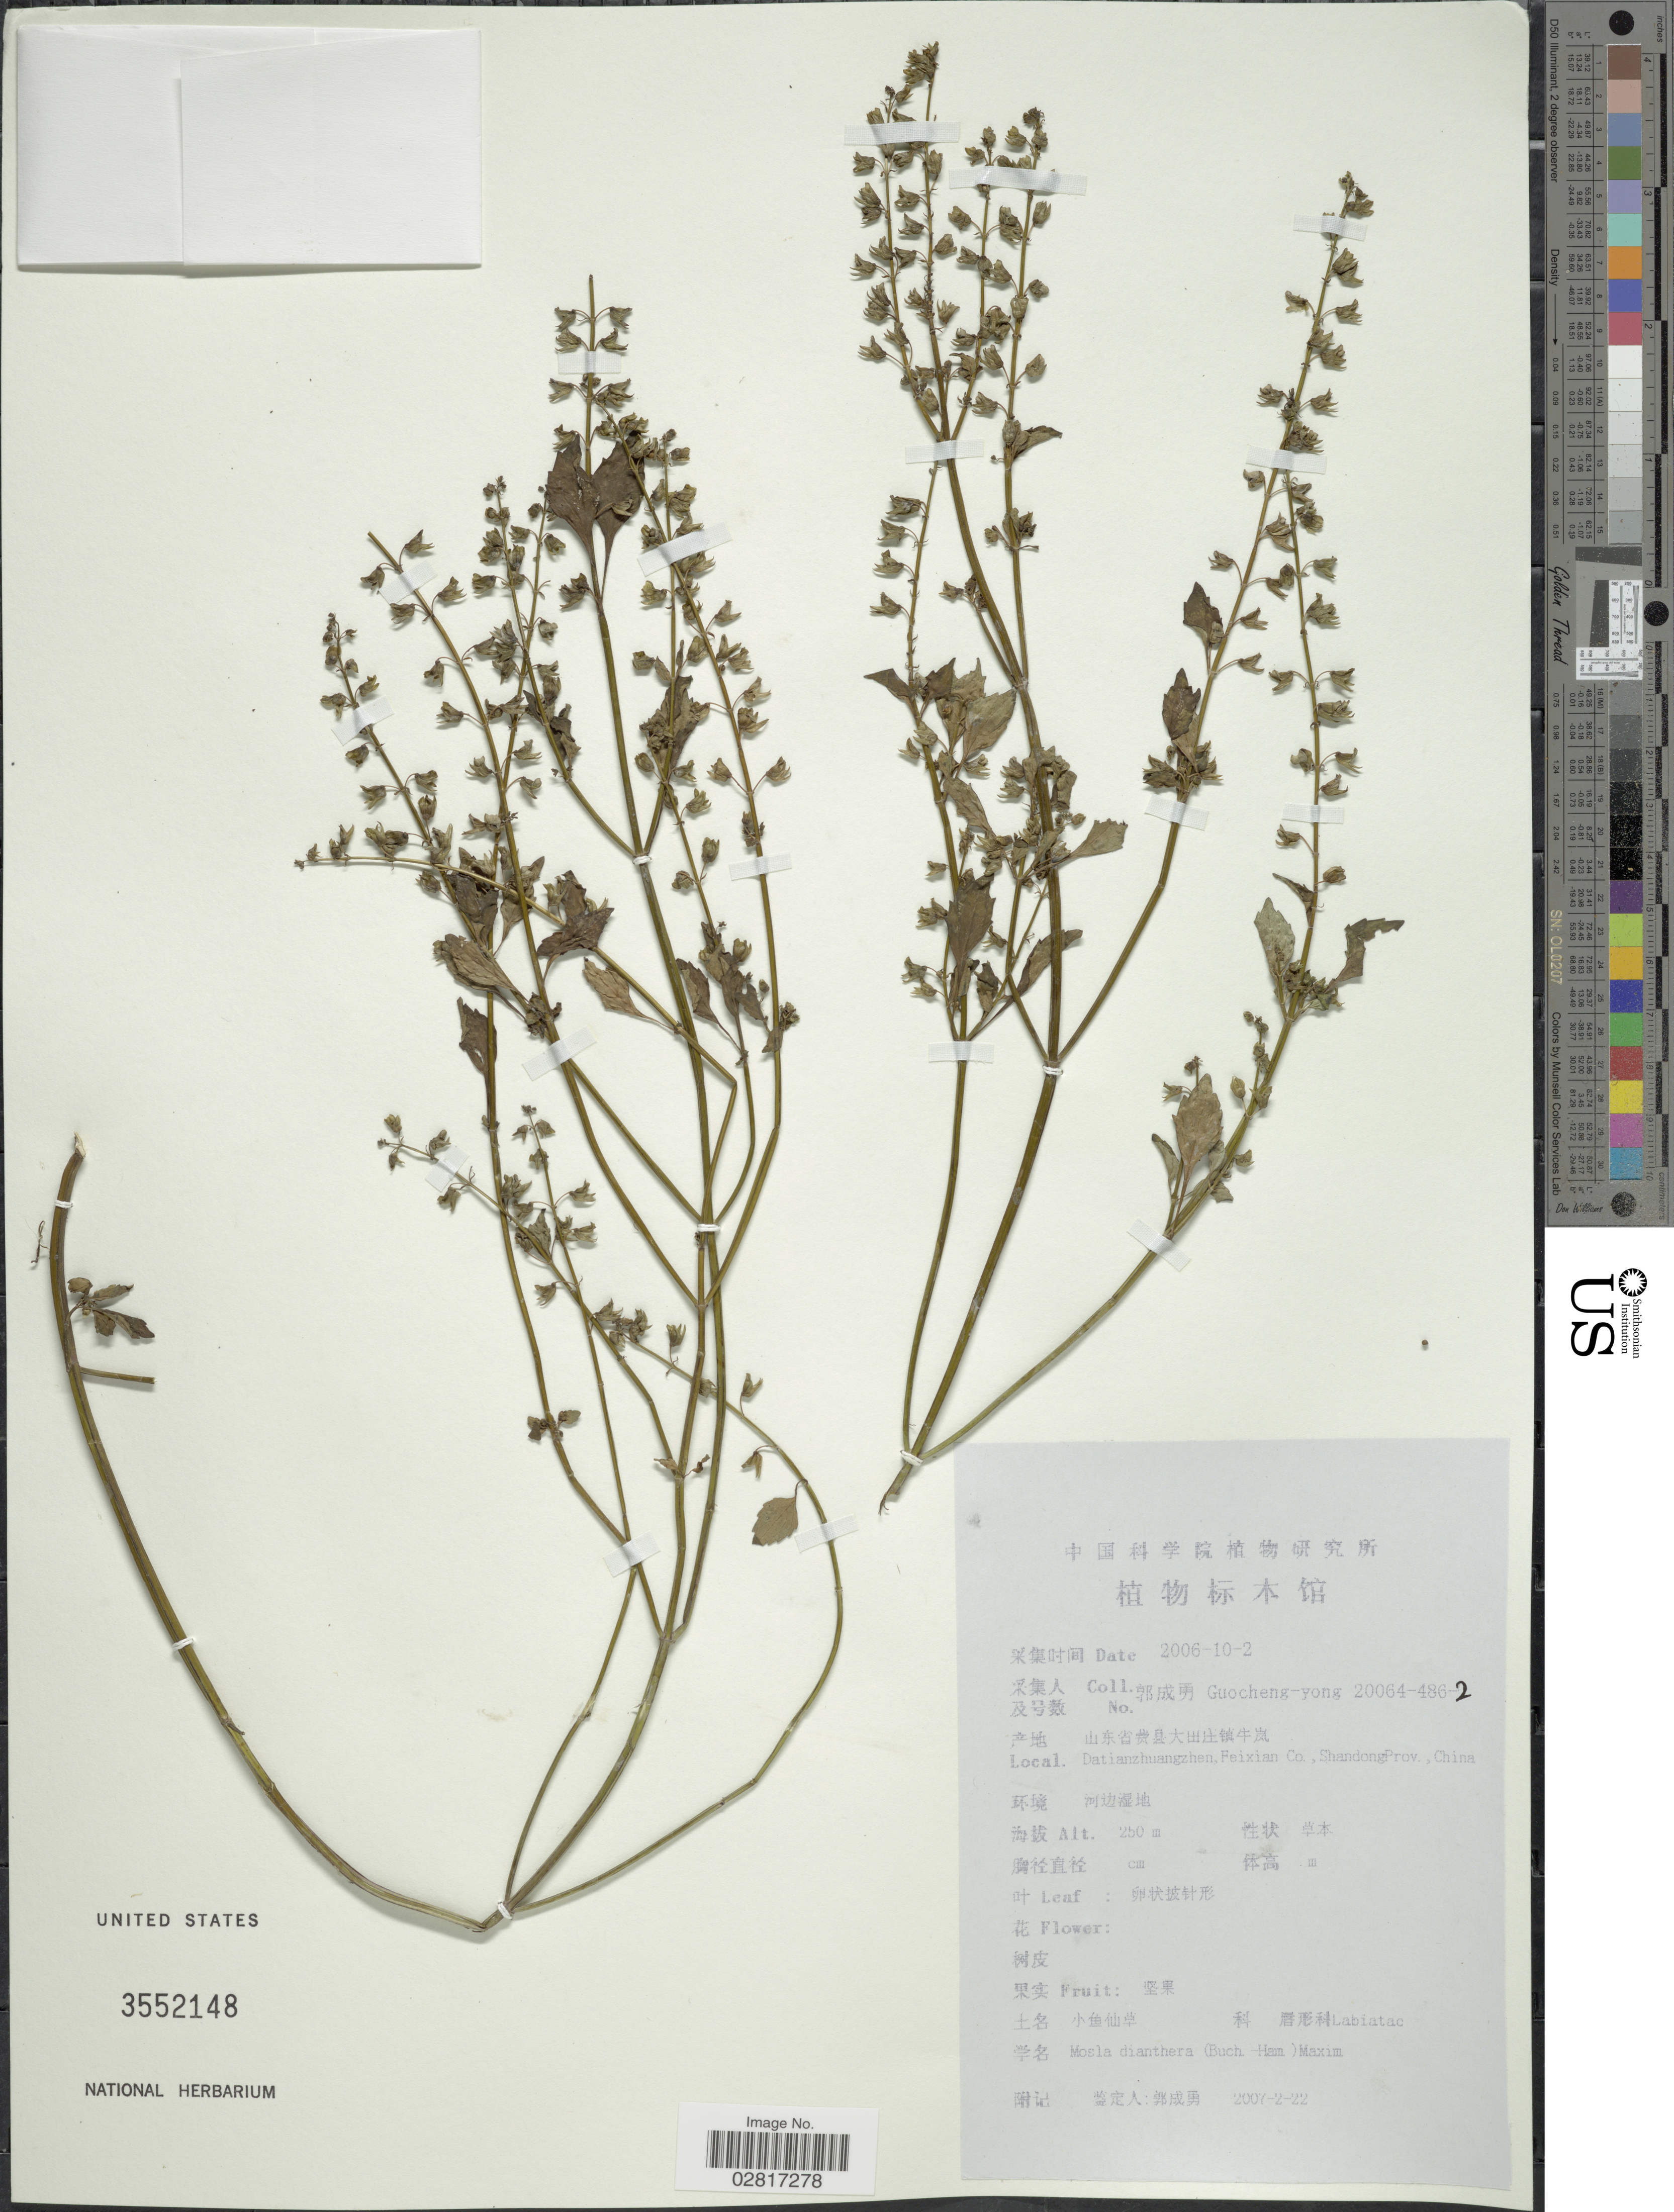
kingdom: Plantae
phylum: Tracheophyta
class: Magnoliopsida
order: Lamiales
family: Lamiaceae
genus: Mosla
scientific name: Mosla dianthera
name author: (Roxb.) Maxim.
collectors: Guo cheng-yong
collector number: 20064-486-2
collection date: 2006-10-02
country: China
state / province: Shandong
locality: Datianzhuangzhen, Feixian Co., Shandong Prov.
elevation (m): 250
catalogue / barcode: US 3552148